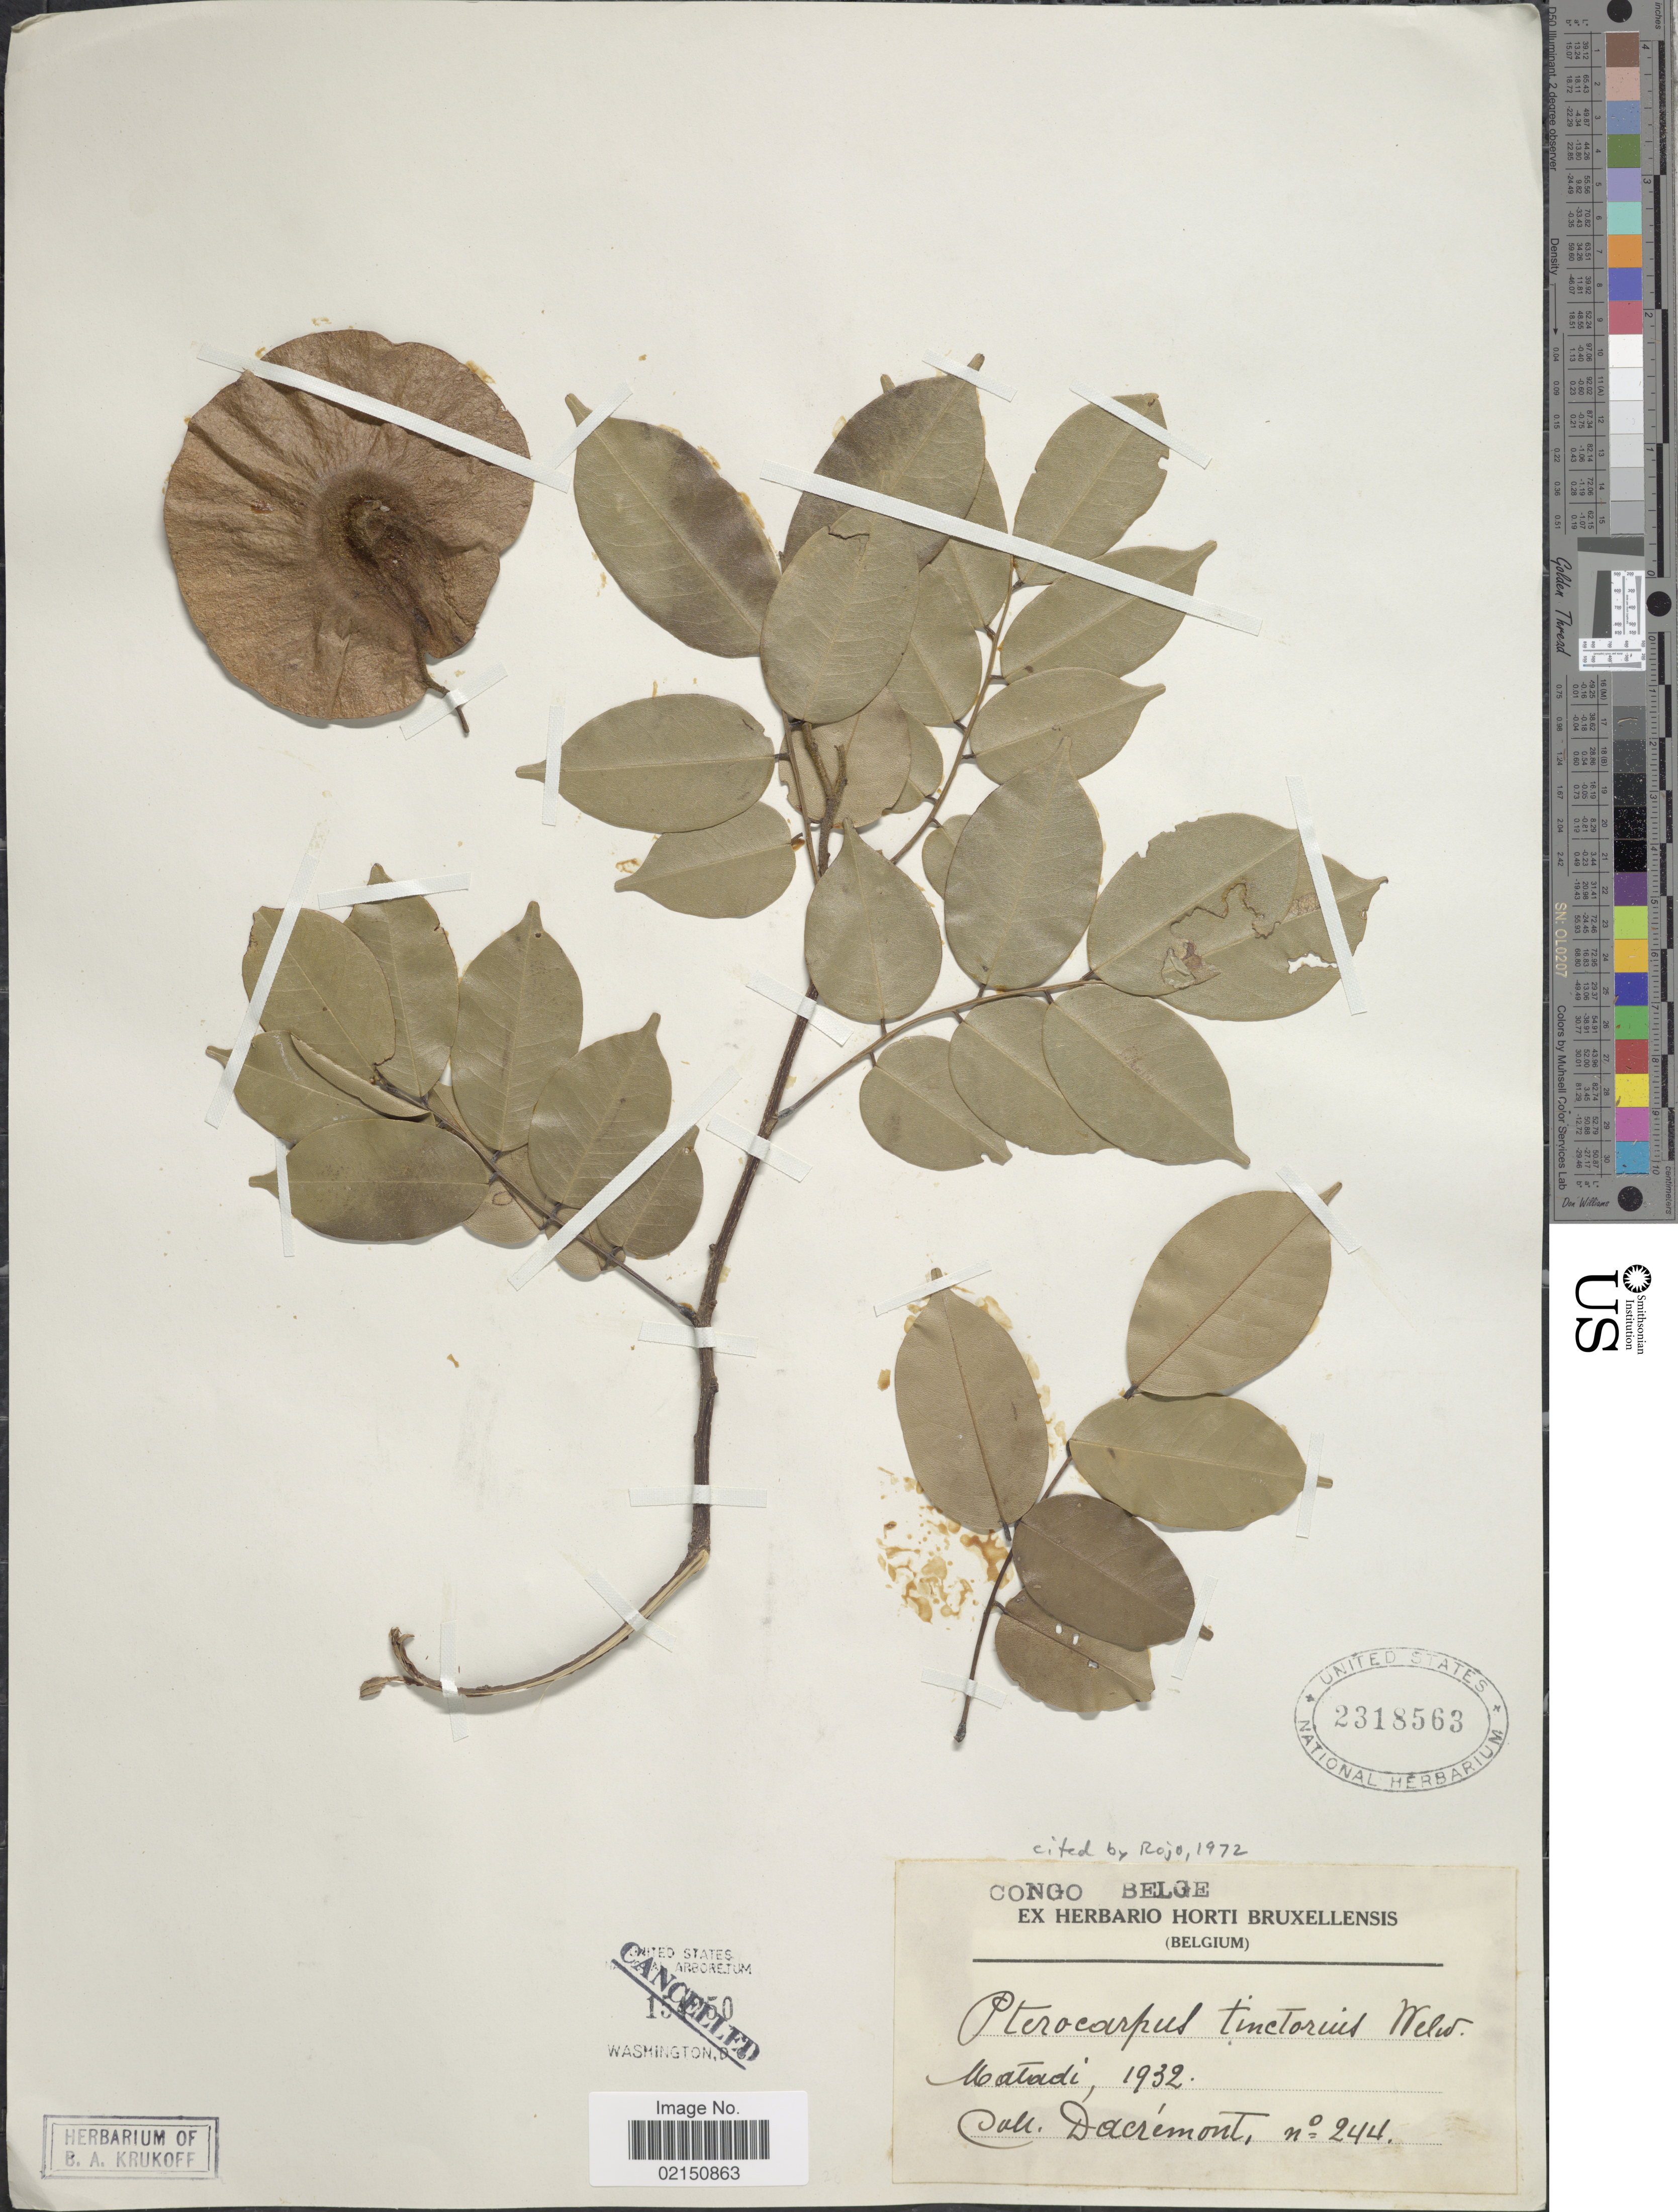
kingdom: Plantae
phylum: Tracheophyta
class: Magnoliopsida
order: Fabales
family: Fabaceae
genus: Pterocarpus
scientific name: Pterocarpus tinctorius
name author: Welw.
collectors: -. Dacremont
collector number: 244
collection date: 1932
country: Congo, Democratic Republic of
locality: Congo Belge, Matadi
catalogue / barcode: US 2318563